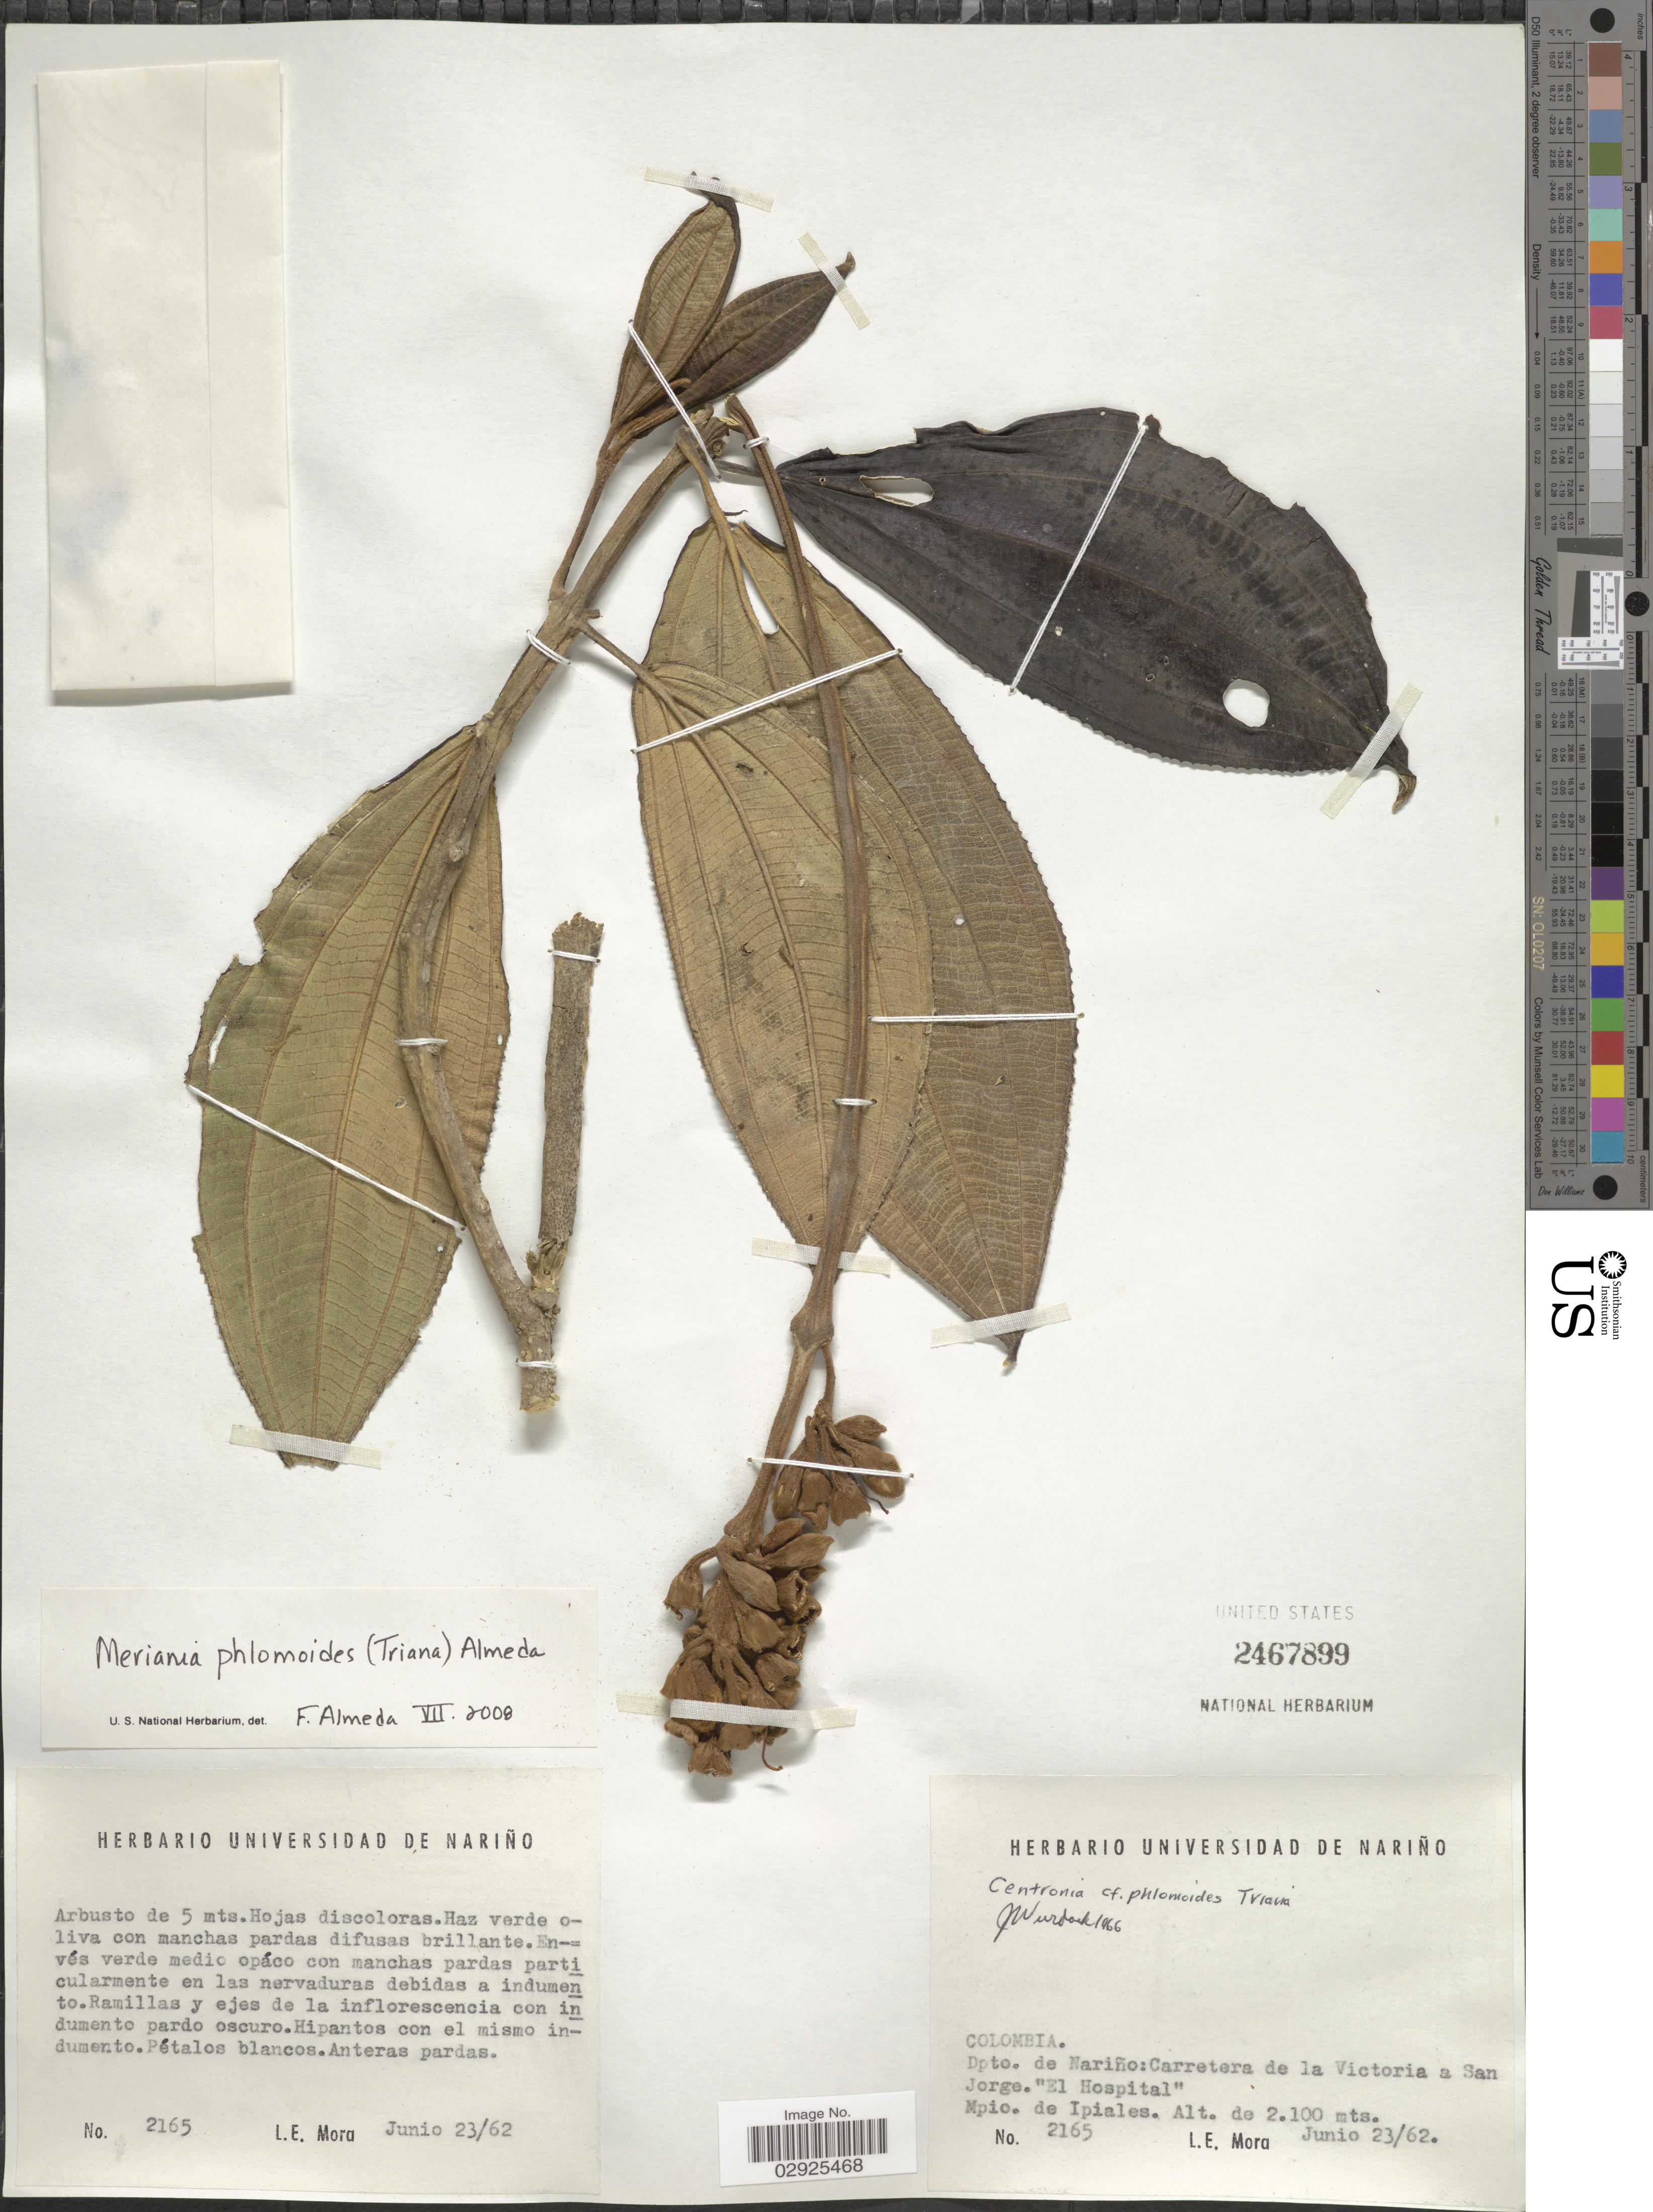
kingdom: Plantae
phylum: Tracheophyta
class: Magnoliopsida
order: Myrtales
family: Melastomataceae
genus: Meriania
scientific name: Meriania phlomoides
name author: (Triana) Almeda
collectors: L. Mora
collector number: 2165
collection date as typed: Transcribed d/m/y: 23/6/62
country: Colombia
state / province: Nariño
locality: Dpto. de Nariño: Carretera de la Victoria a San Jorge, "El Hospital", Mpio. de Ipiales.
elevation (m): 2100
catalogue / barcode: US 2467899